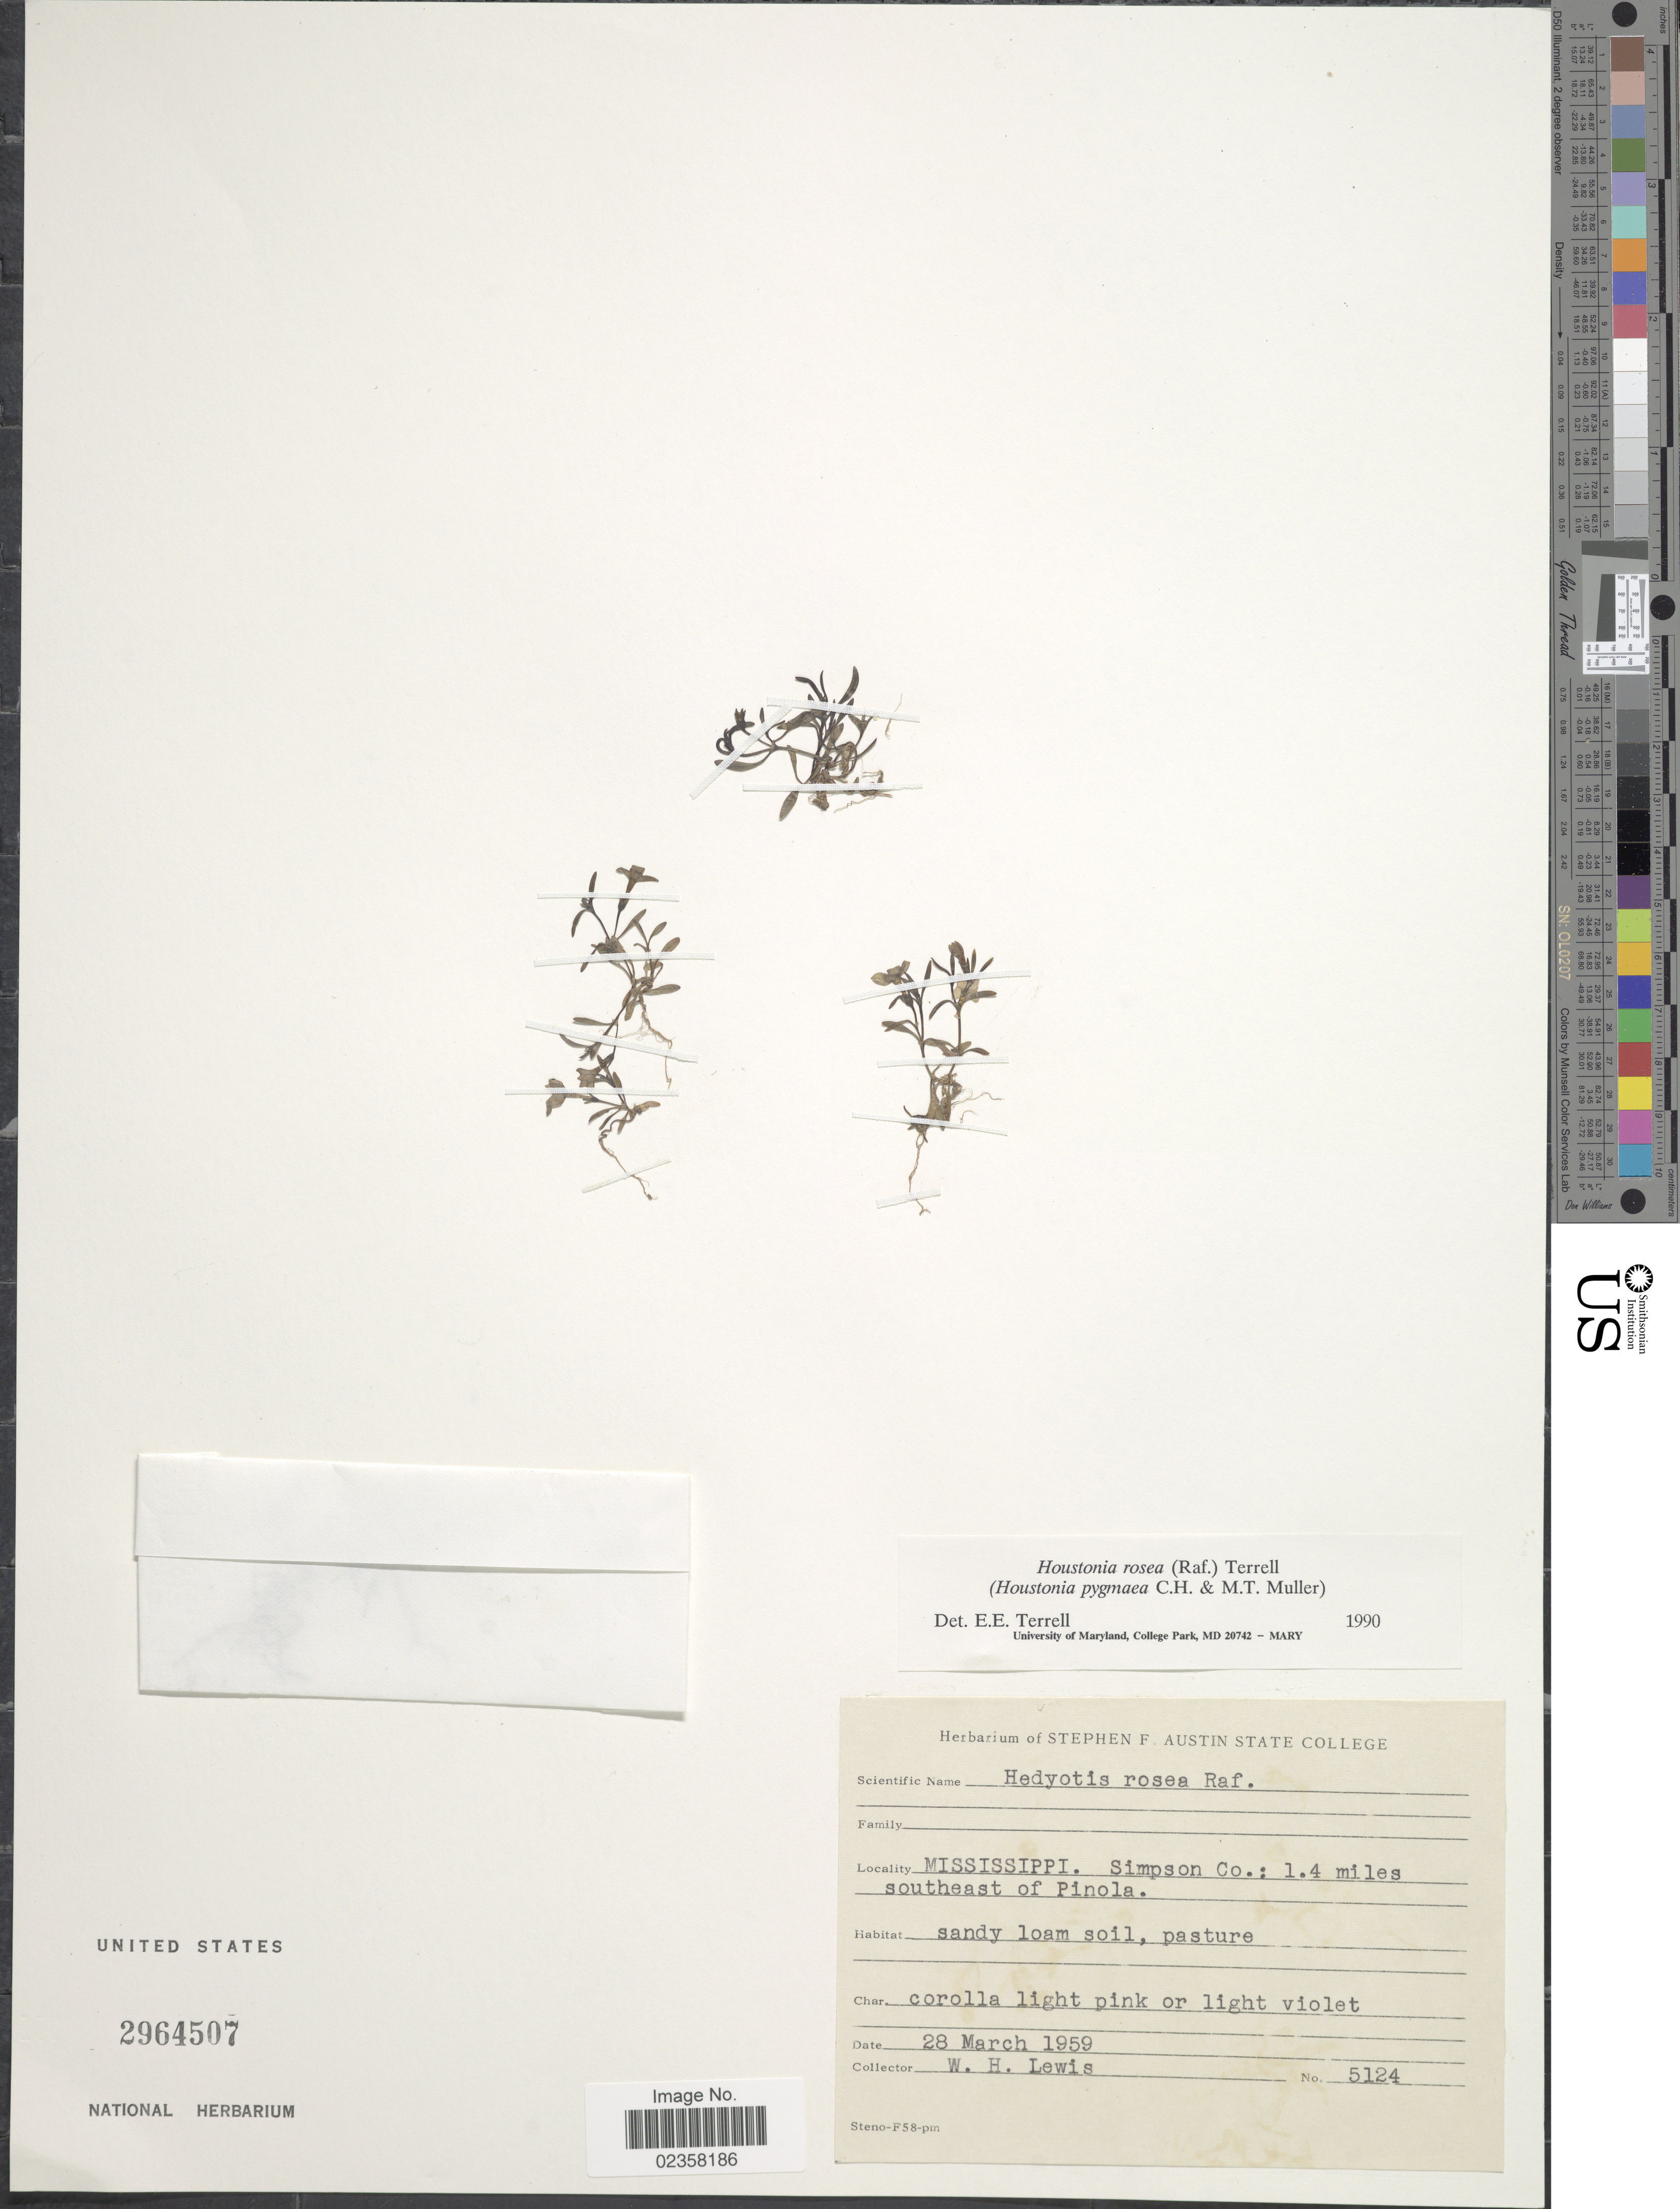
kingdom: Plantae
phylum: Tracheophyta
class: Magnoliopsida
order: Gentianales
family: Rubiaceae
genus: Houstonia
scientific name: Houstonia rosea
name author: (Raf.) Terrell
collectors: W. H. Lewis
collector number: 5124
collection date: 1959-03-28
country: United States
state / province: Mississippi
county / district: Simpson County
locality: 1.4 miles southeast of Pinola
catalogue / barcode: US 2964507